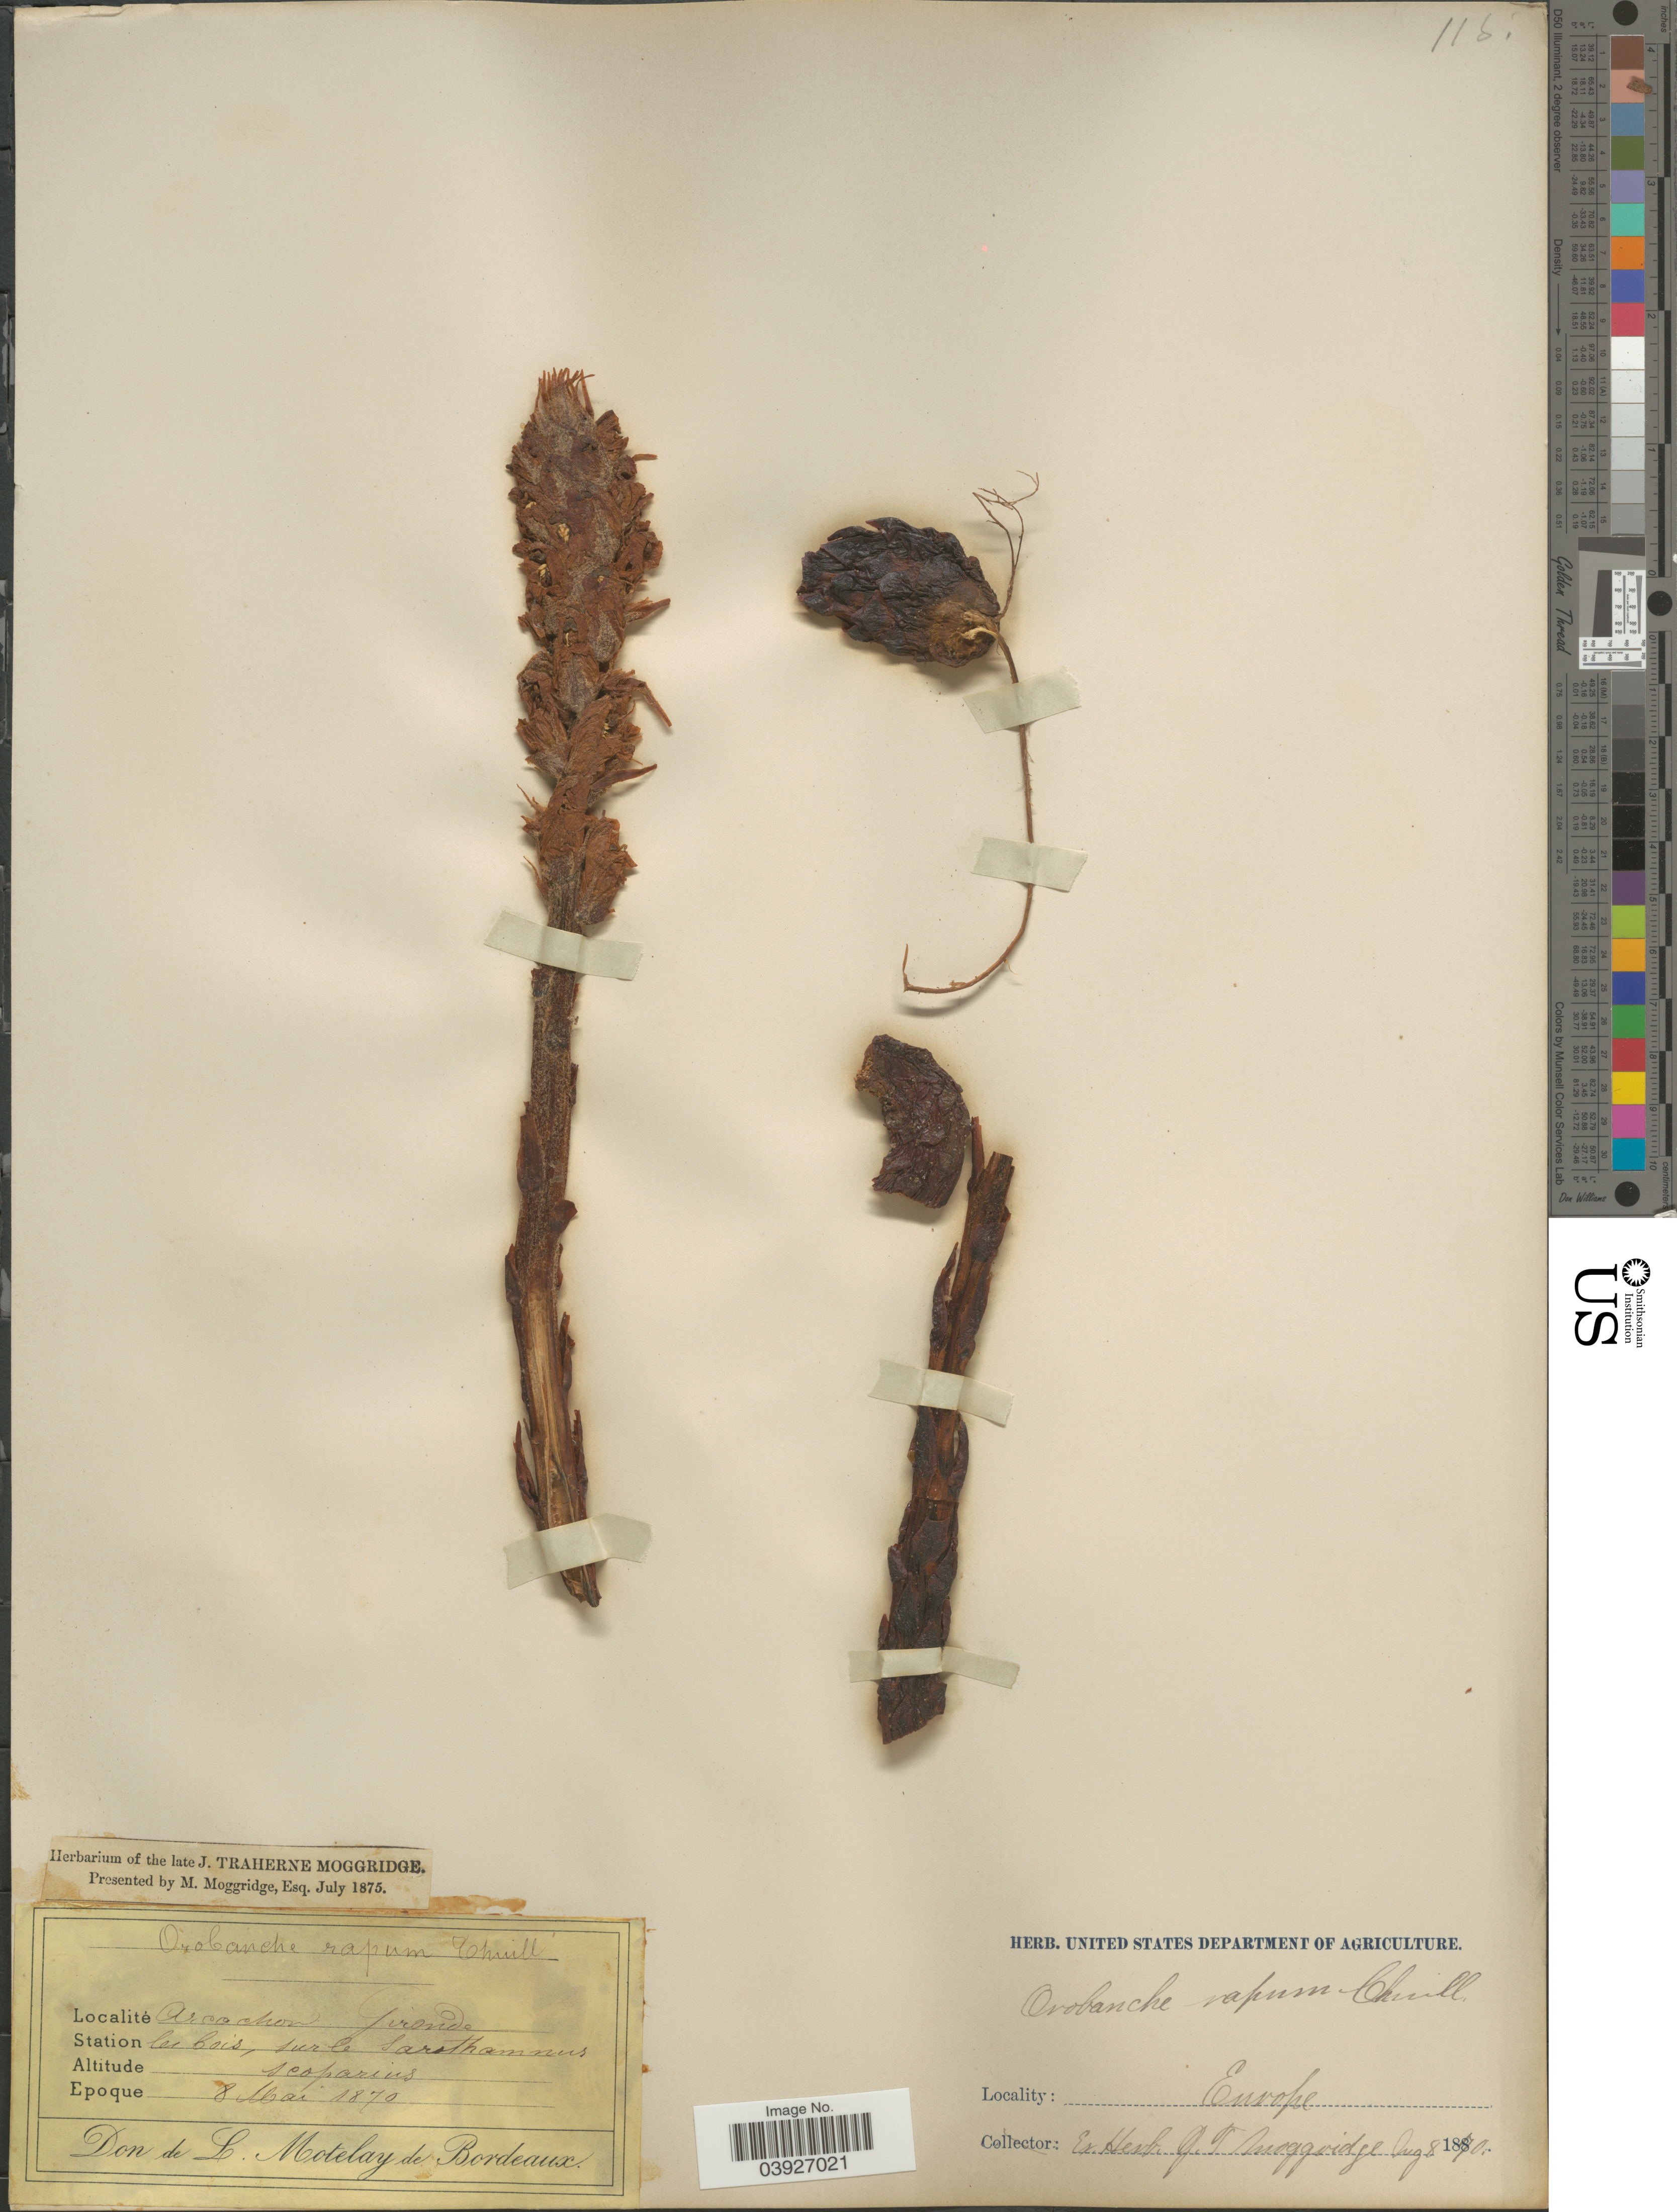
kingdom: Plantae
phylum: Tracheophyta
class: Magnoliopsida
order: Lamiales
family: Orobanchaceae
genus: Orobanche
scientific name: Orobanche rapum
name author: Wallr.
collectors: L. De Bordeaux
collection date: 1870-05-08/1870-08-08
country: France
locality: Europe. Arcachon. Gironde. Station les bois, sur le Sarothamnus. Europe.